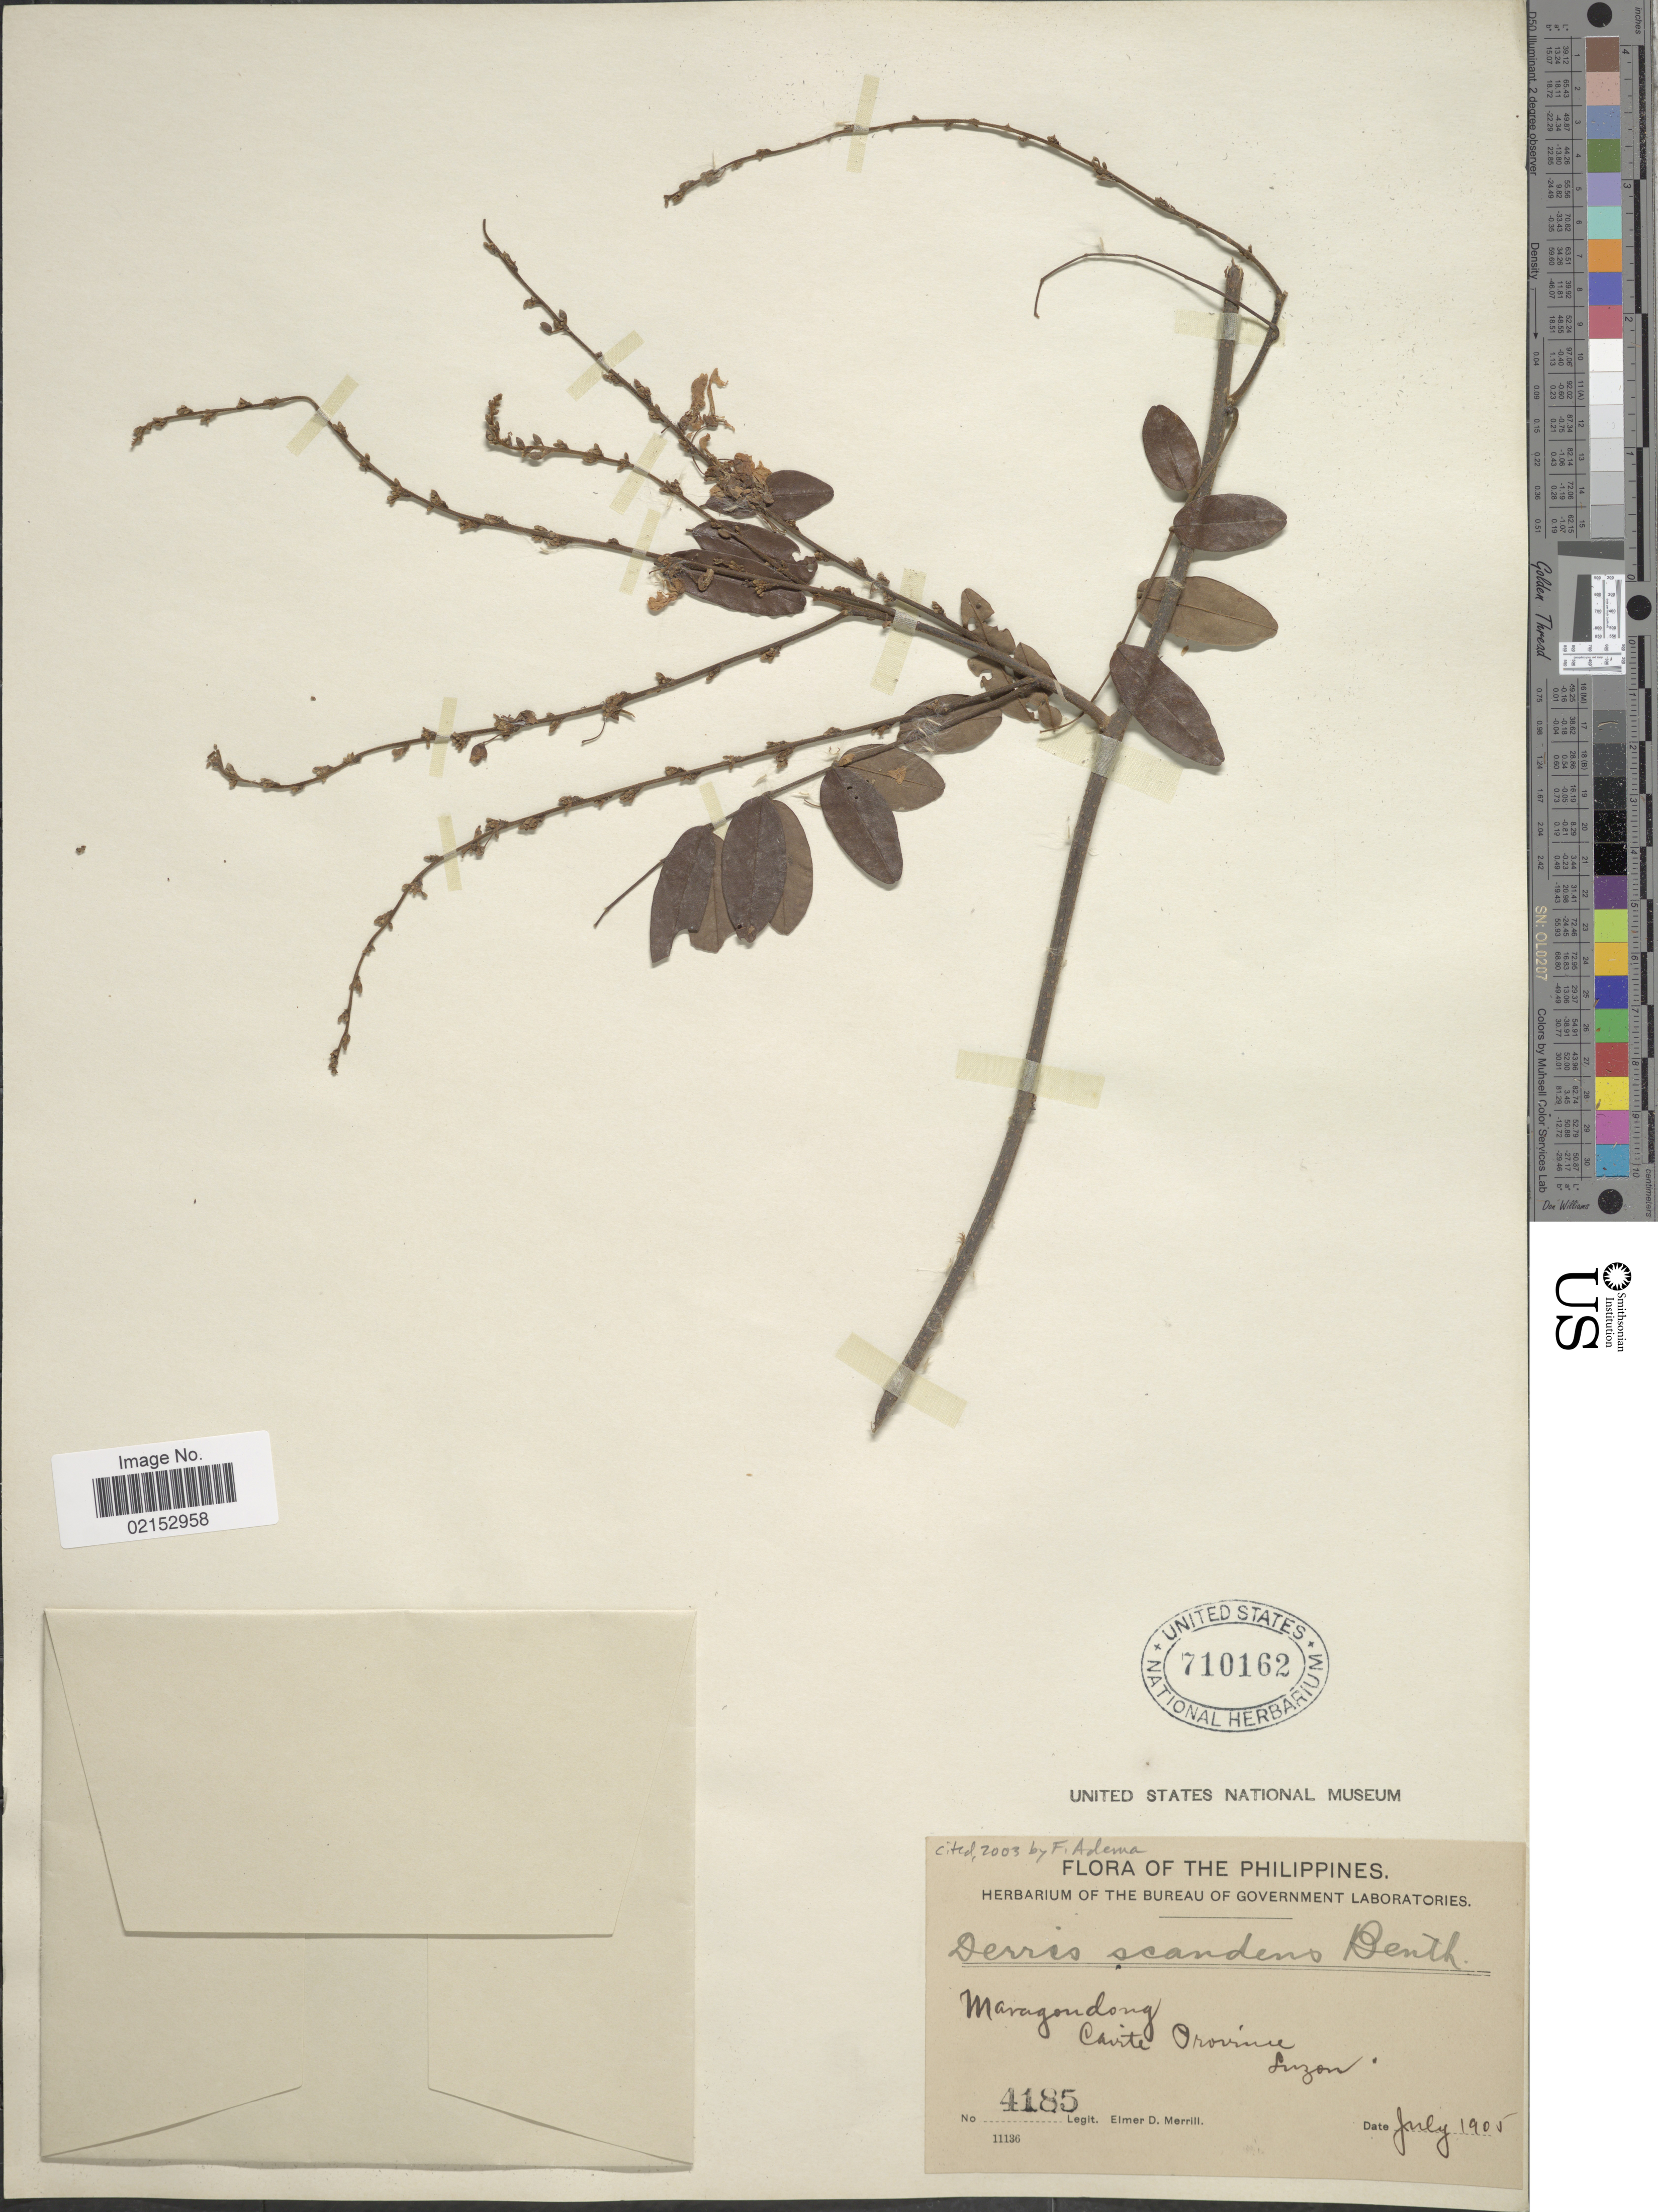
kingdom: Plantae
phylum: Tracheophyta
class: Magnoliopsida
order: Fabales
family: Fabaceae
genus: Brachypterum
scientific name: Brachypterum scandens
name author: (Roxb.) Miq.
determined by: Strong, Mark T., (BOT), Smithsonian Institution - National Museum of Natural History (UNITED STATES)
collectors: E. D. Merrill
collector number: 4185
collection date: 1905-07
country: Philippines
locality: Maragondong, Cairte Province, Luzon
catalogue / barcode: US 710162